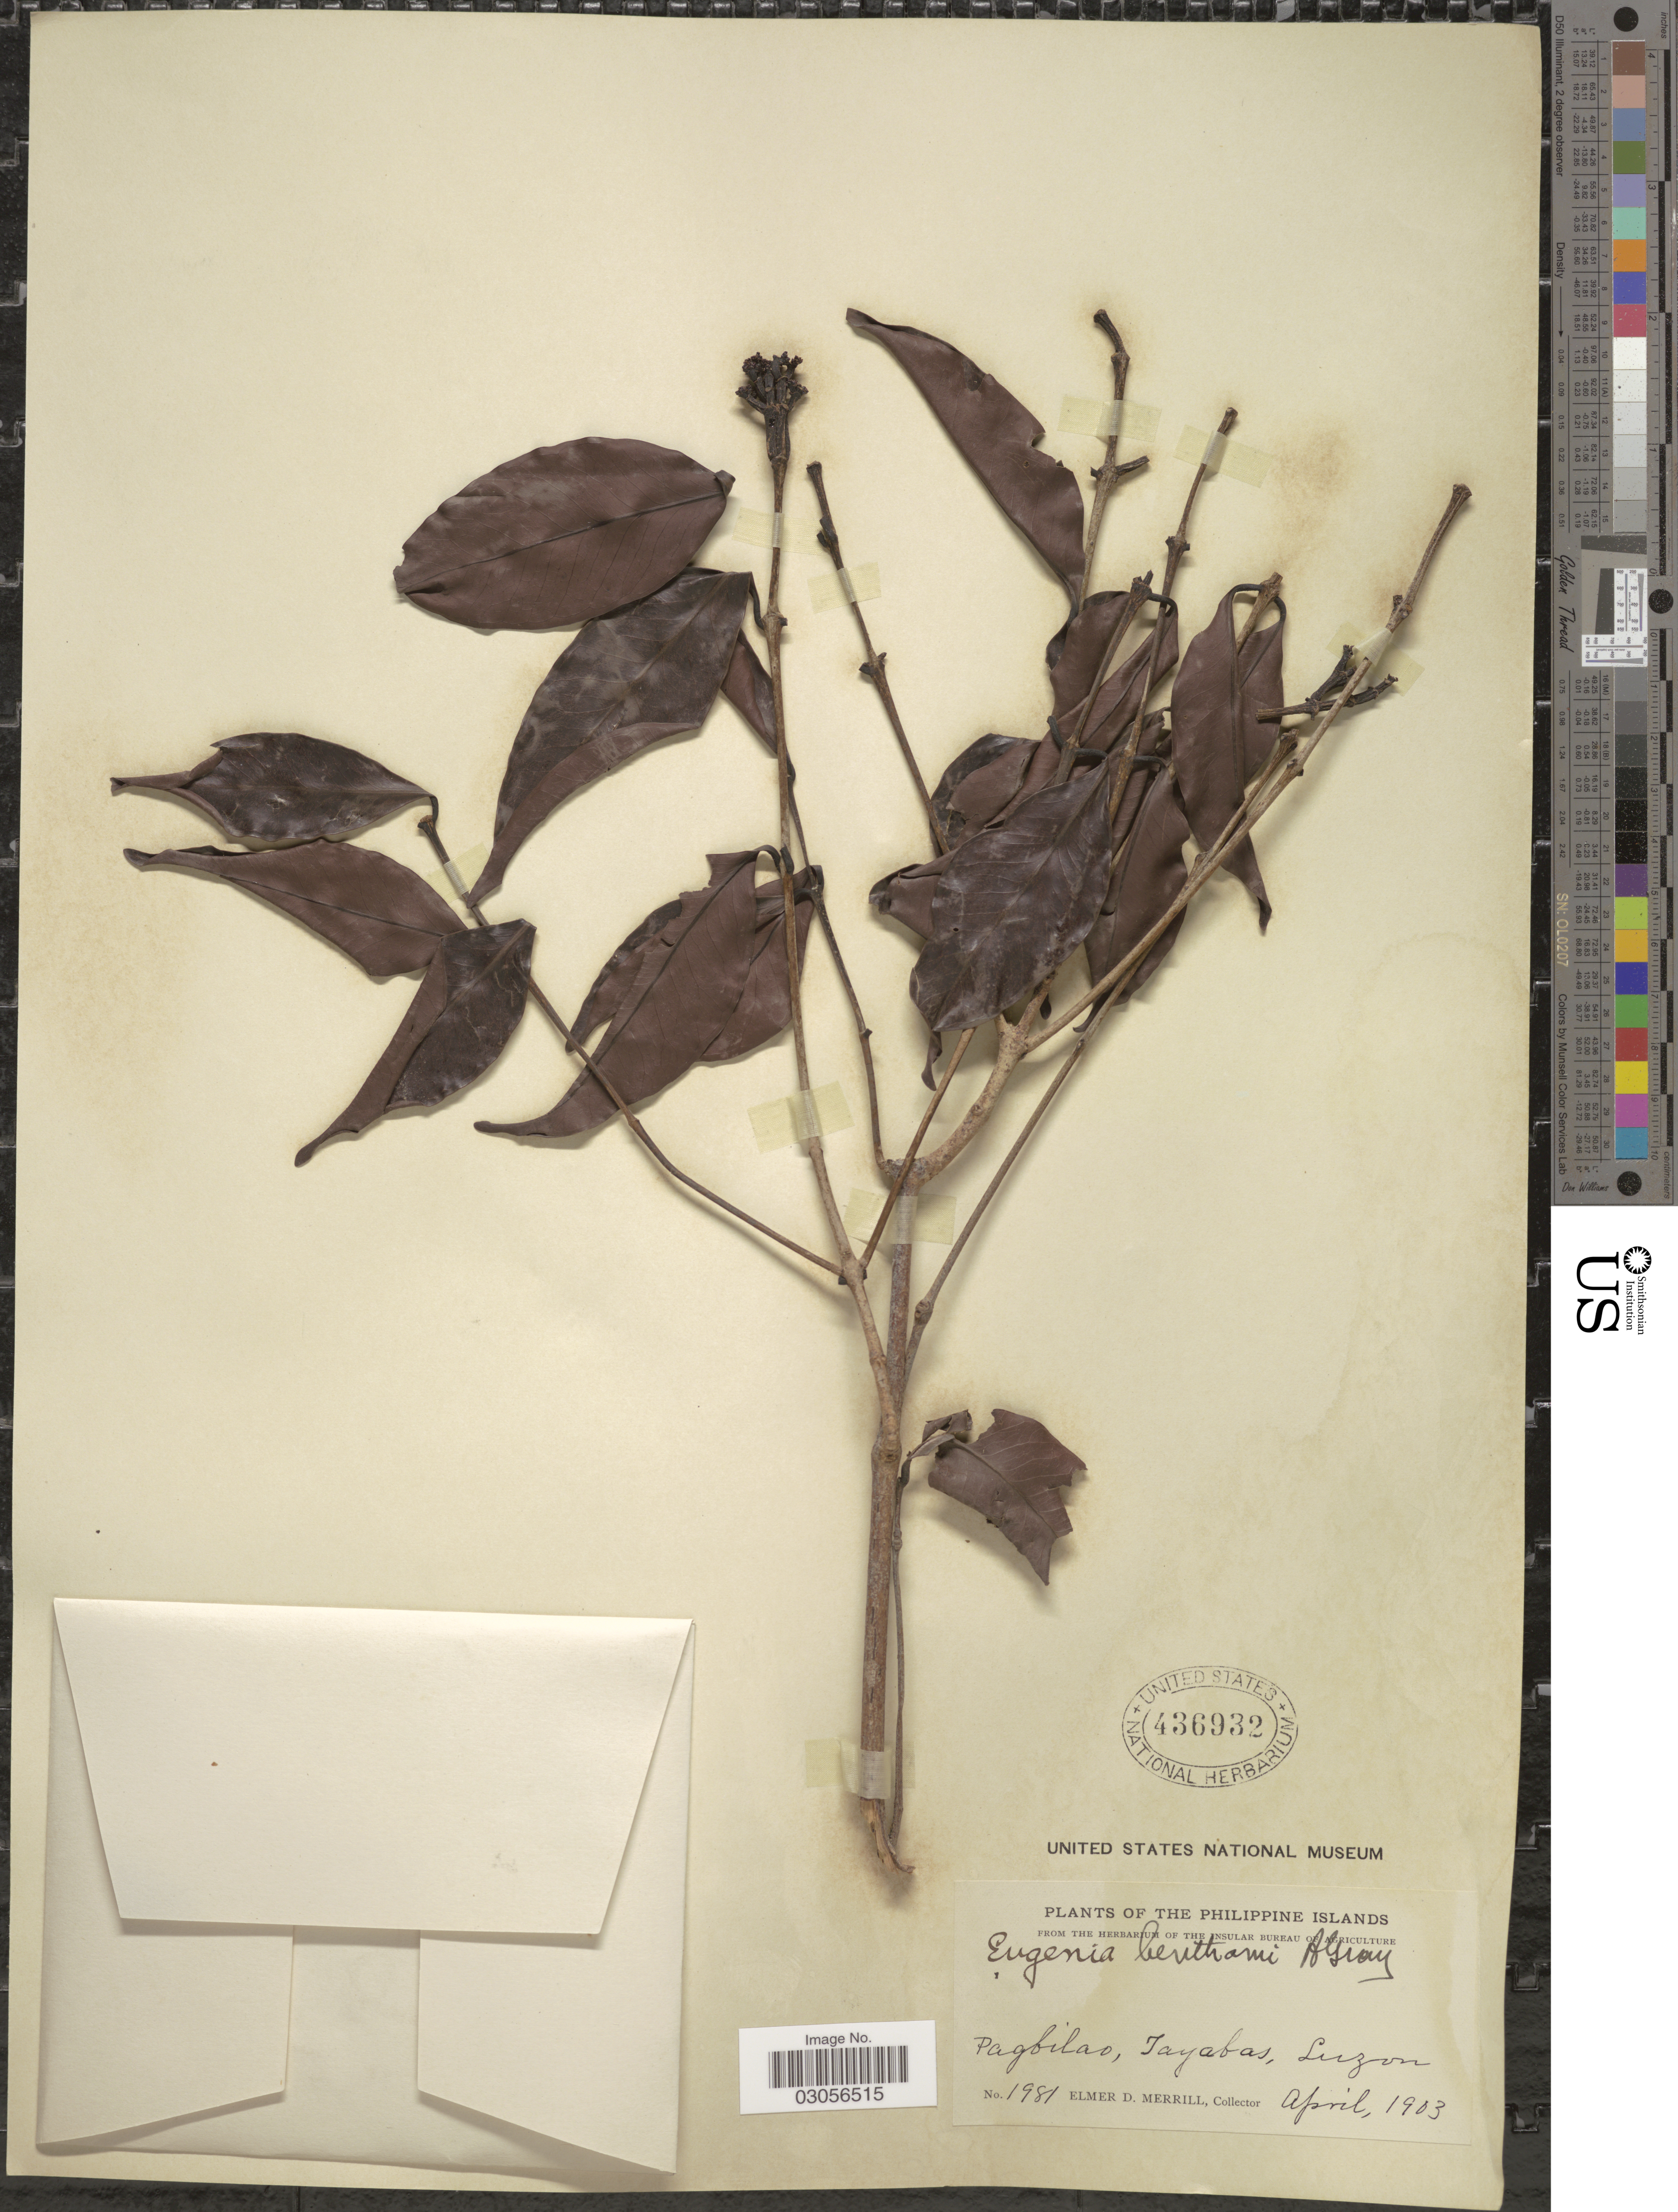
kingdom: Plantae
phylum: Tracheophyta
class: Magnoliopsida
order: Myrtales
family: Myrtaceae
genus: Syzygium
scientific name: Syzygium nitidum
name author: Benth.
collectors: E. D. Merrill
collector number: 1981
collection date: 1903-04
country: Philippines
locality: The Philippines Islands, Pagbilao, Tayabas, Luzon.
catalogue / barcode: US 436932